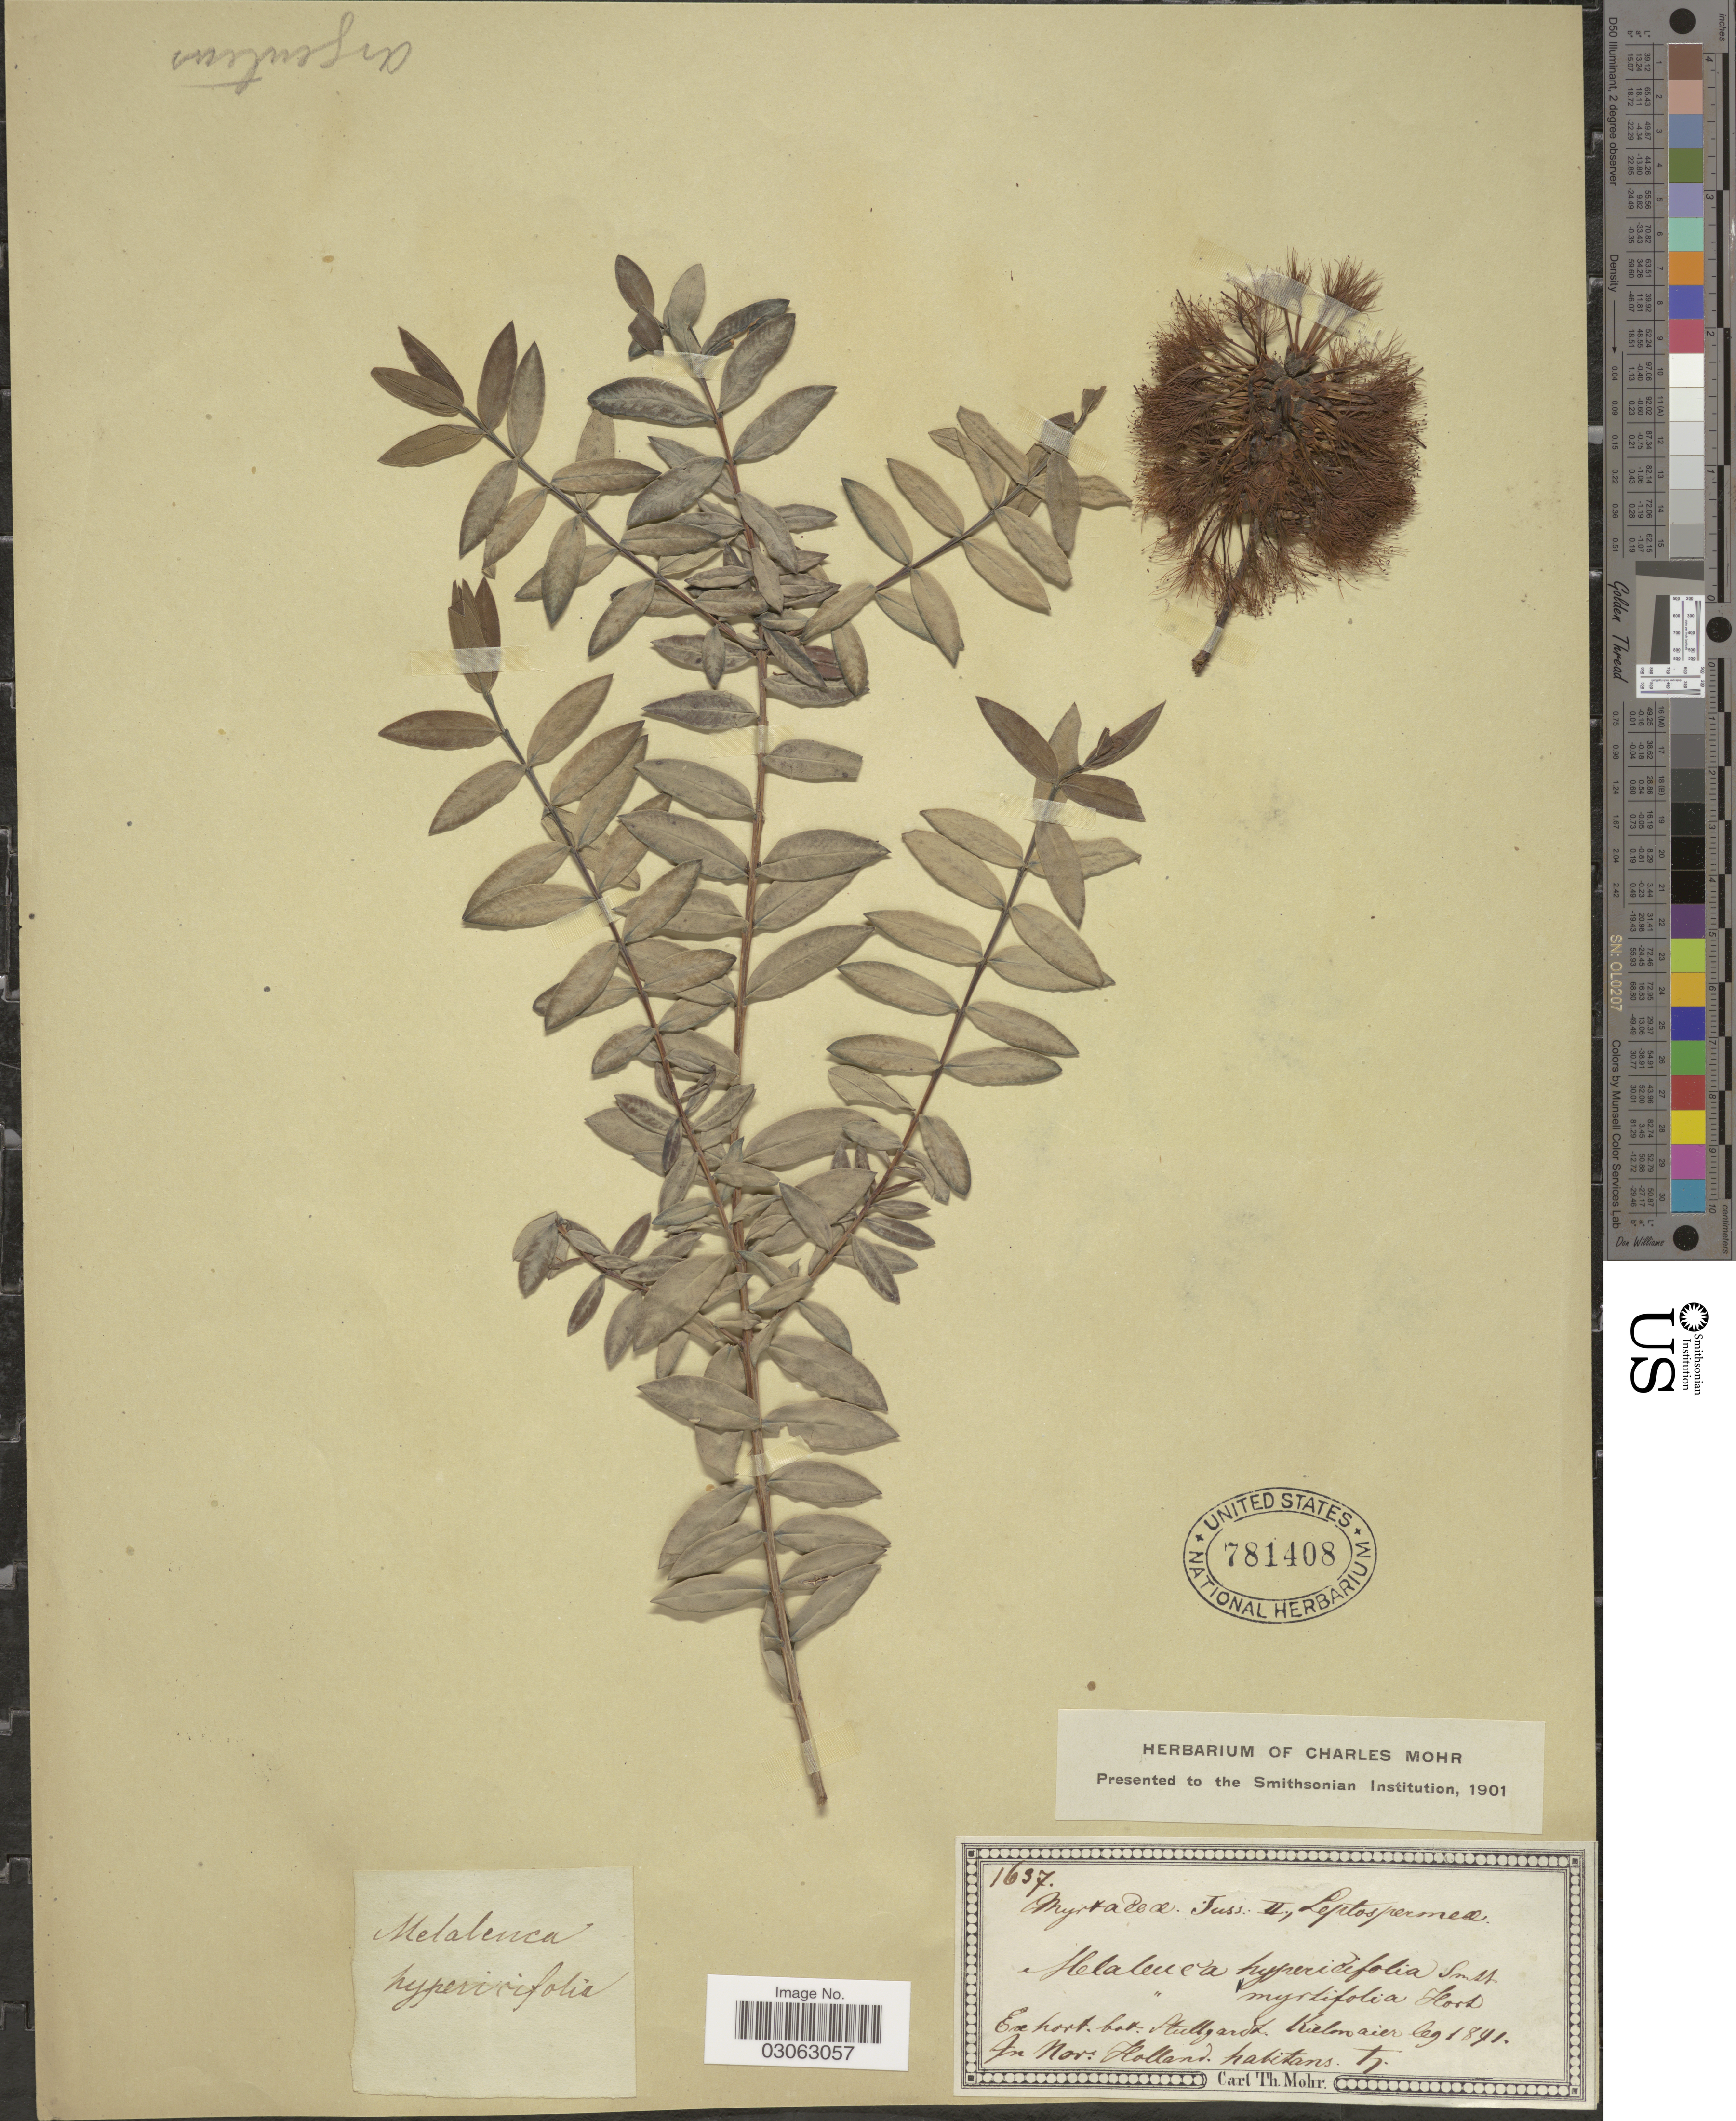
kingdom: Plantae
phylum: Tracheophyta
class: Magnoliopsida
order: Myrtales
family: Myrtaceae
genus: Melaleuca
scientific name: Melaleuca hypericifolia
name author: Sm.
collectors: Ex hort. bot. Stuttgard & Kielmaier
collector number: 1637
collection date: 1841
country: Australia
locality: Nov: Holland.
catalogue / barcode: US 781408